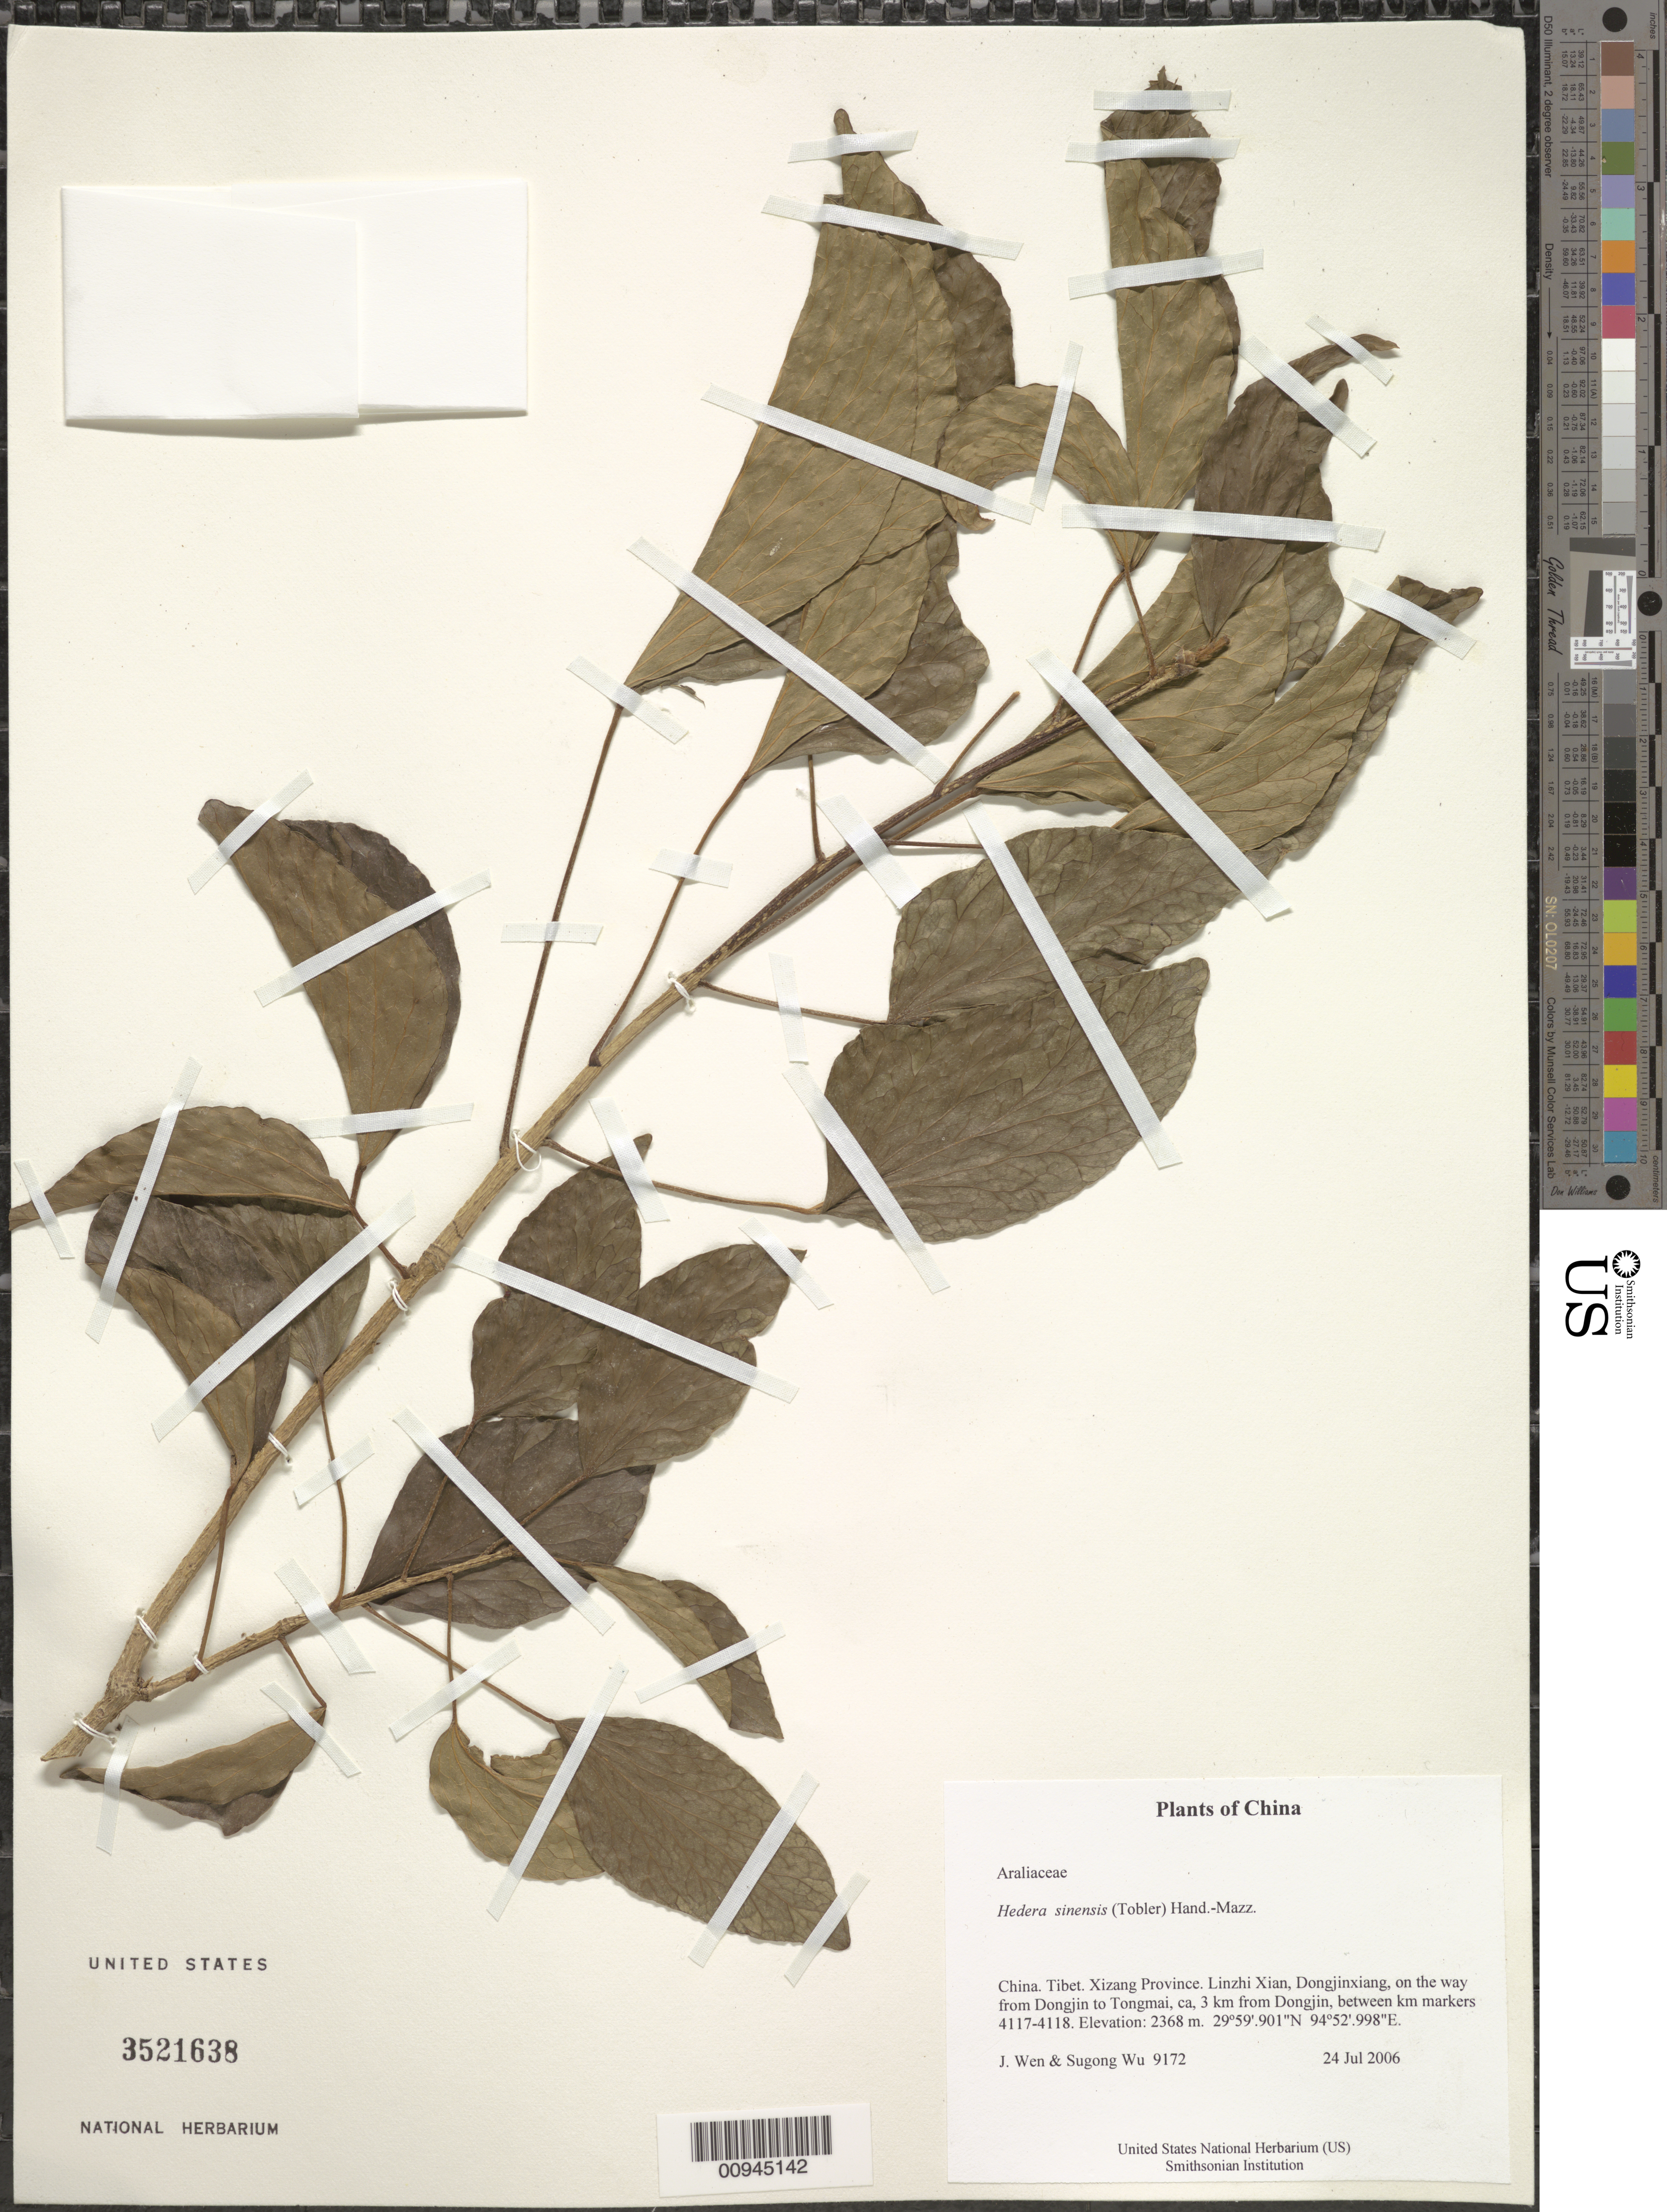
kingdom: Plantae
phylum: Tracheophyta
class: Magnoliopsida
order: Apiales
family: Araliaceae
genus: Hedera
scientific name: Hedera sinensis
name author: (Tobler) Hand.-Mazz.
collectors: J. Wen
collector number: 9172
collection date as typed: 24 Jul 2006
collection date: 2006-07-24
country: China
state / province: Xizang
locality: Xizang Province. Linzhi Xian, Dongjinxiang, on the way from Dongjin to Tongmai, ca, 3 km from Dongjin, between km markers 4117-4118.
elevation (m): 2368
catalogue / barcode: US 3521638